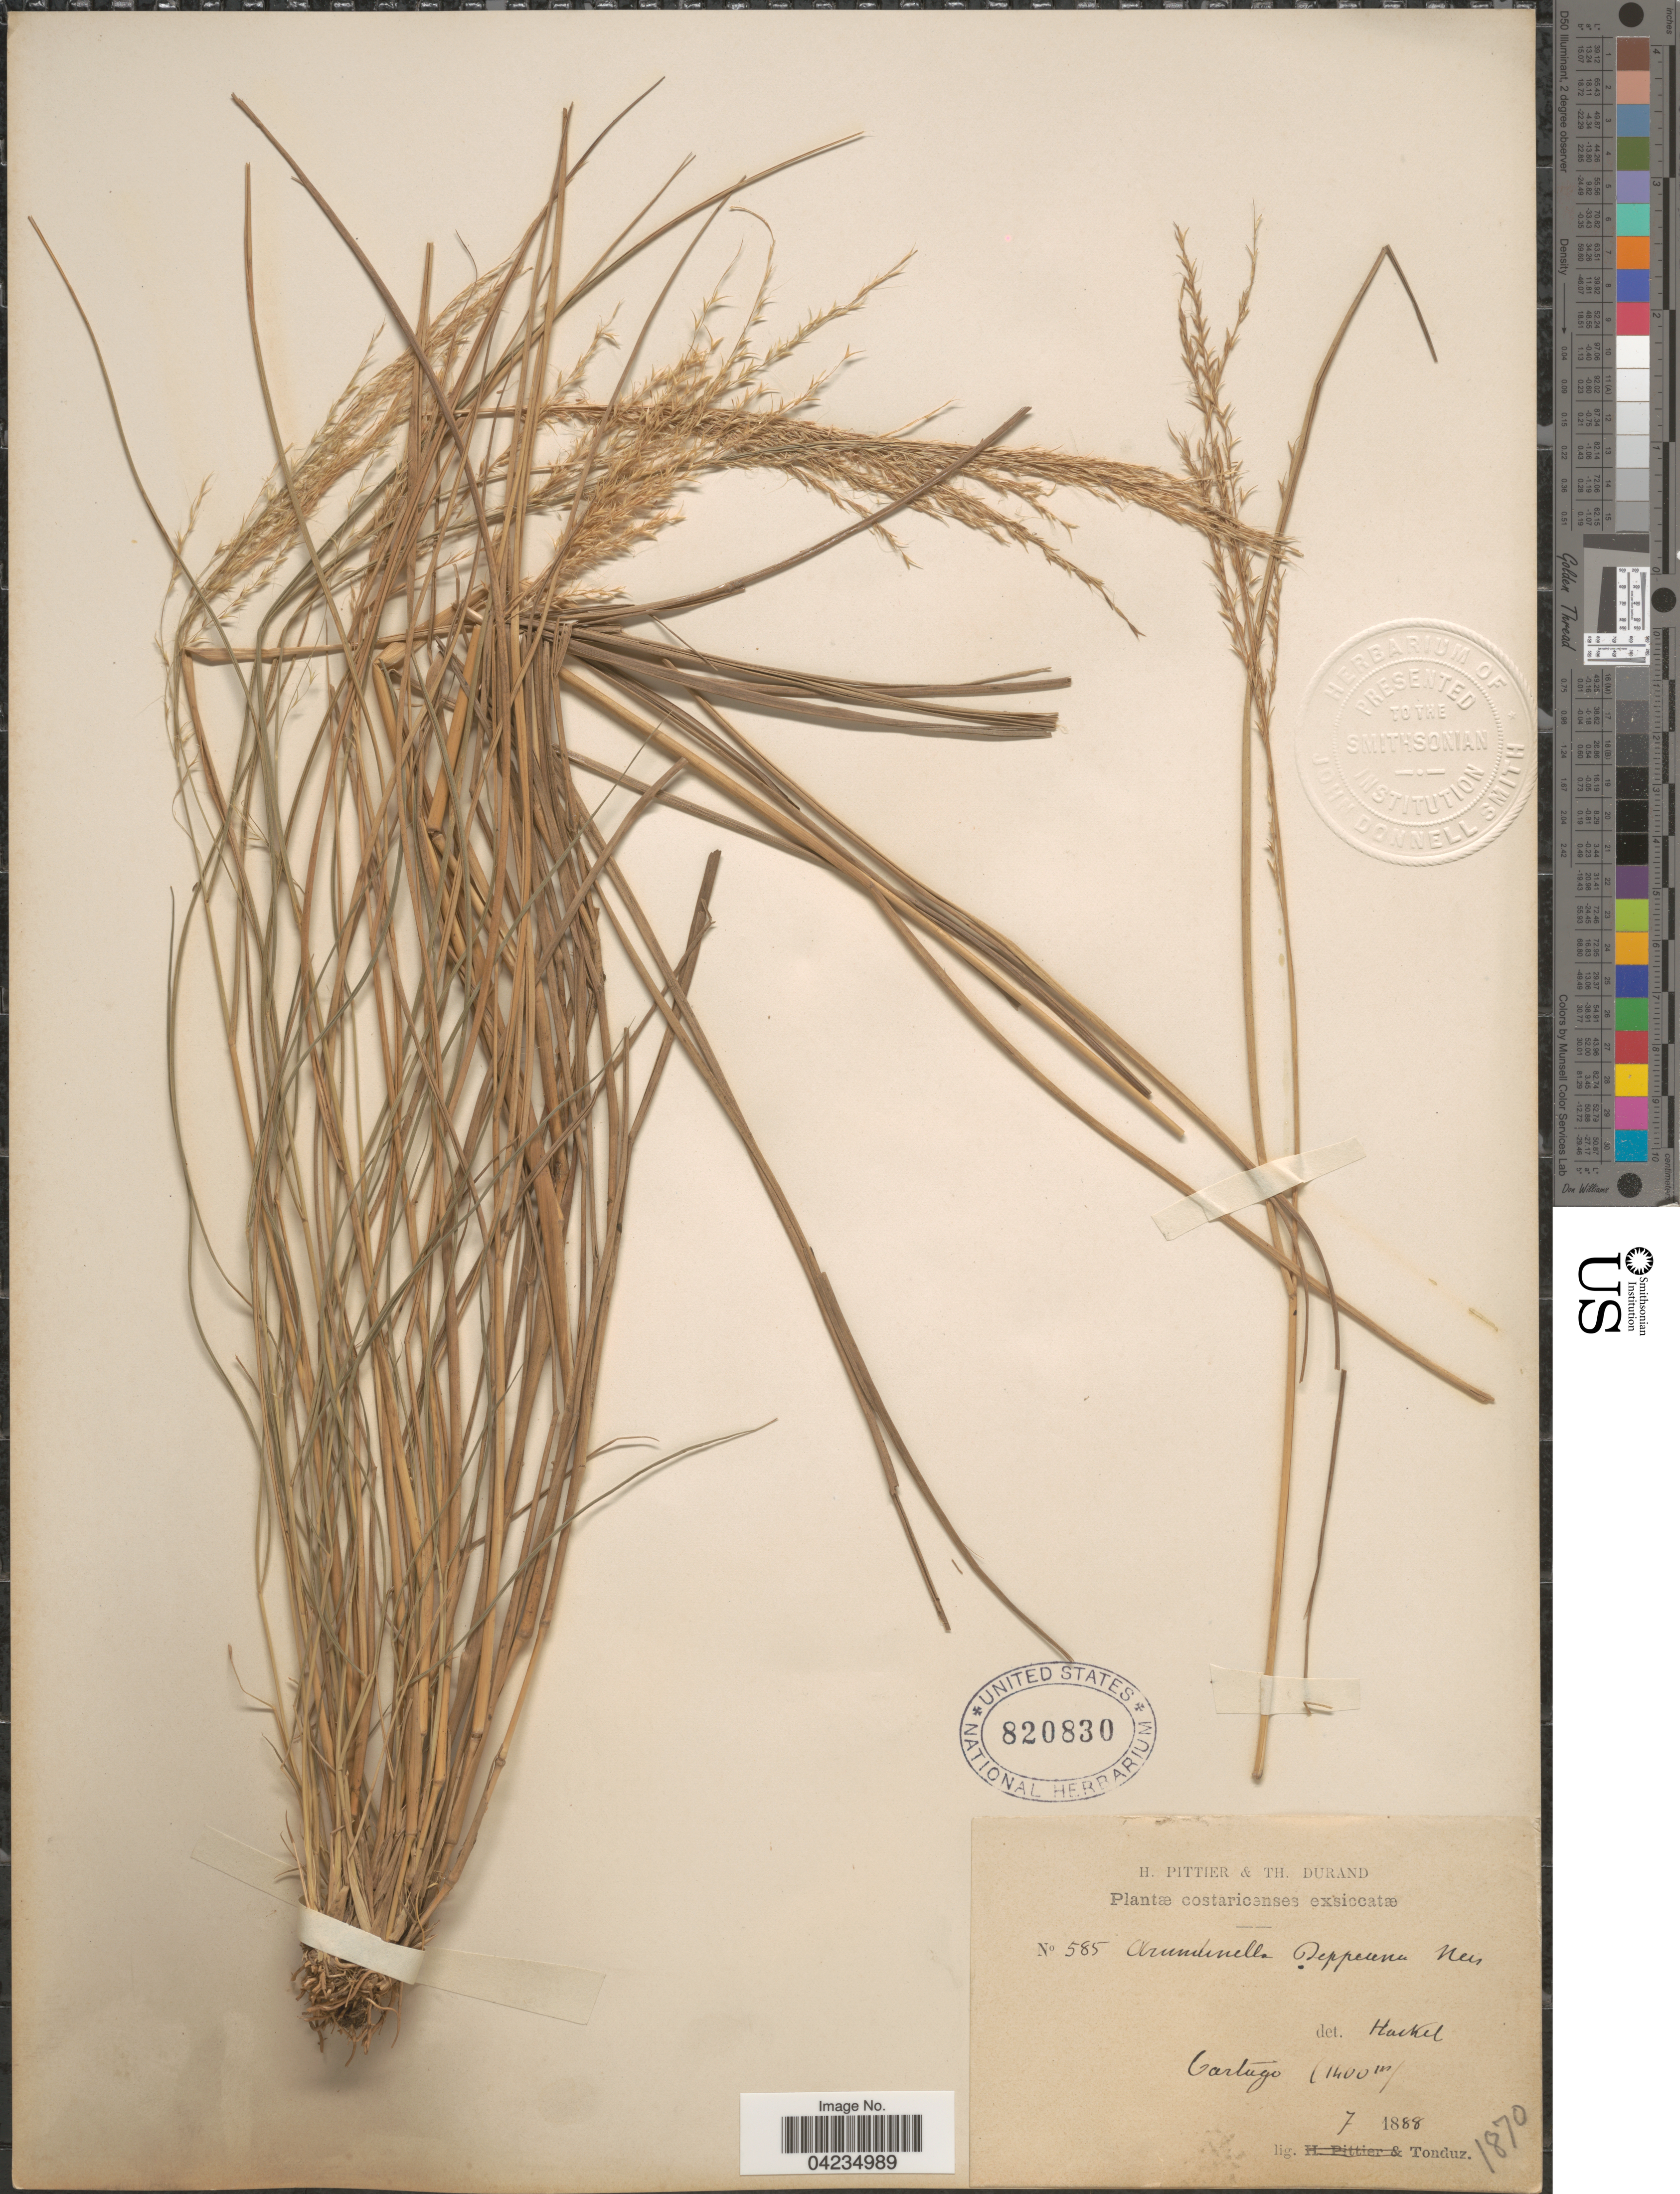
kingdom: Plantae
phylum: Tracheophyta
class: Liliopsida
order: Poales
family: Poaceae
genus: Arundinella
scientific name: Arundinella berteroniana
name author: (Schult.) Hitchc. & Chase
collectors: Tonduz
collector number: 585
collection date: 1888-07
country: Costa Rica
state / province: Cartago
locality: Costaricenses.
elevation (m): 1400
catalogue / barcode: US 820830